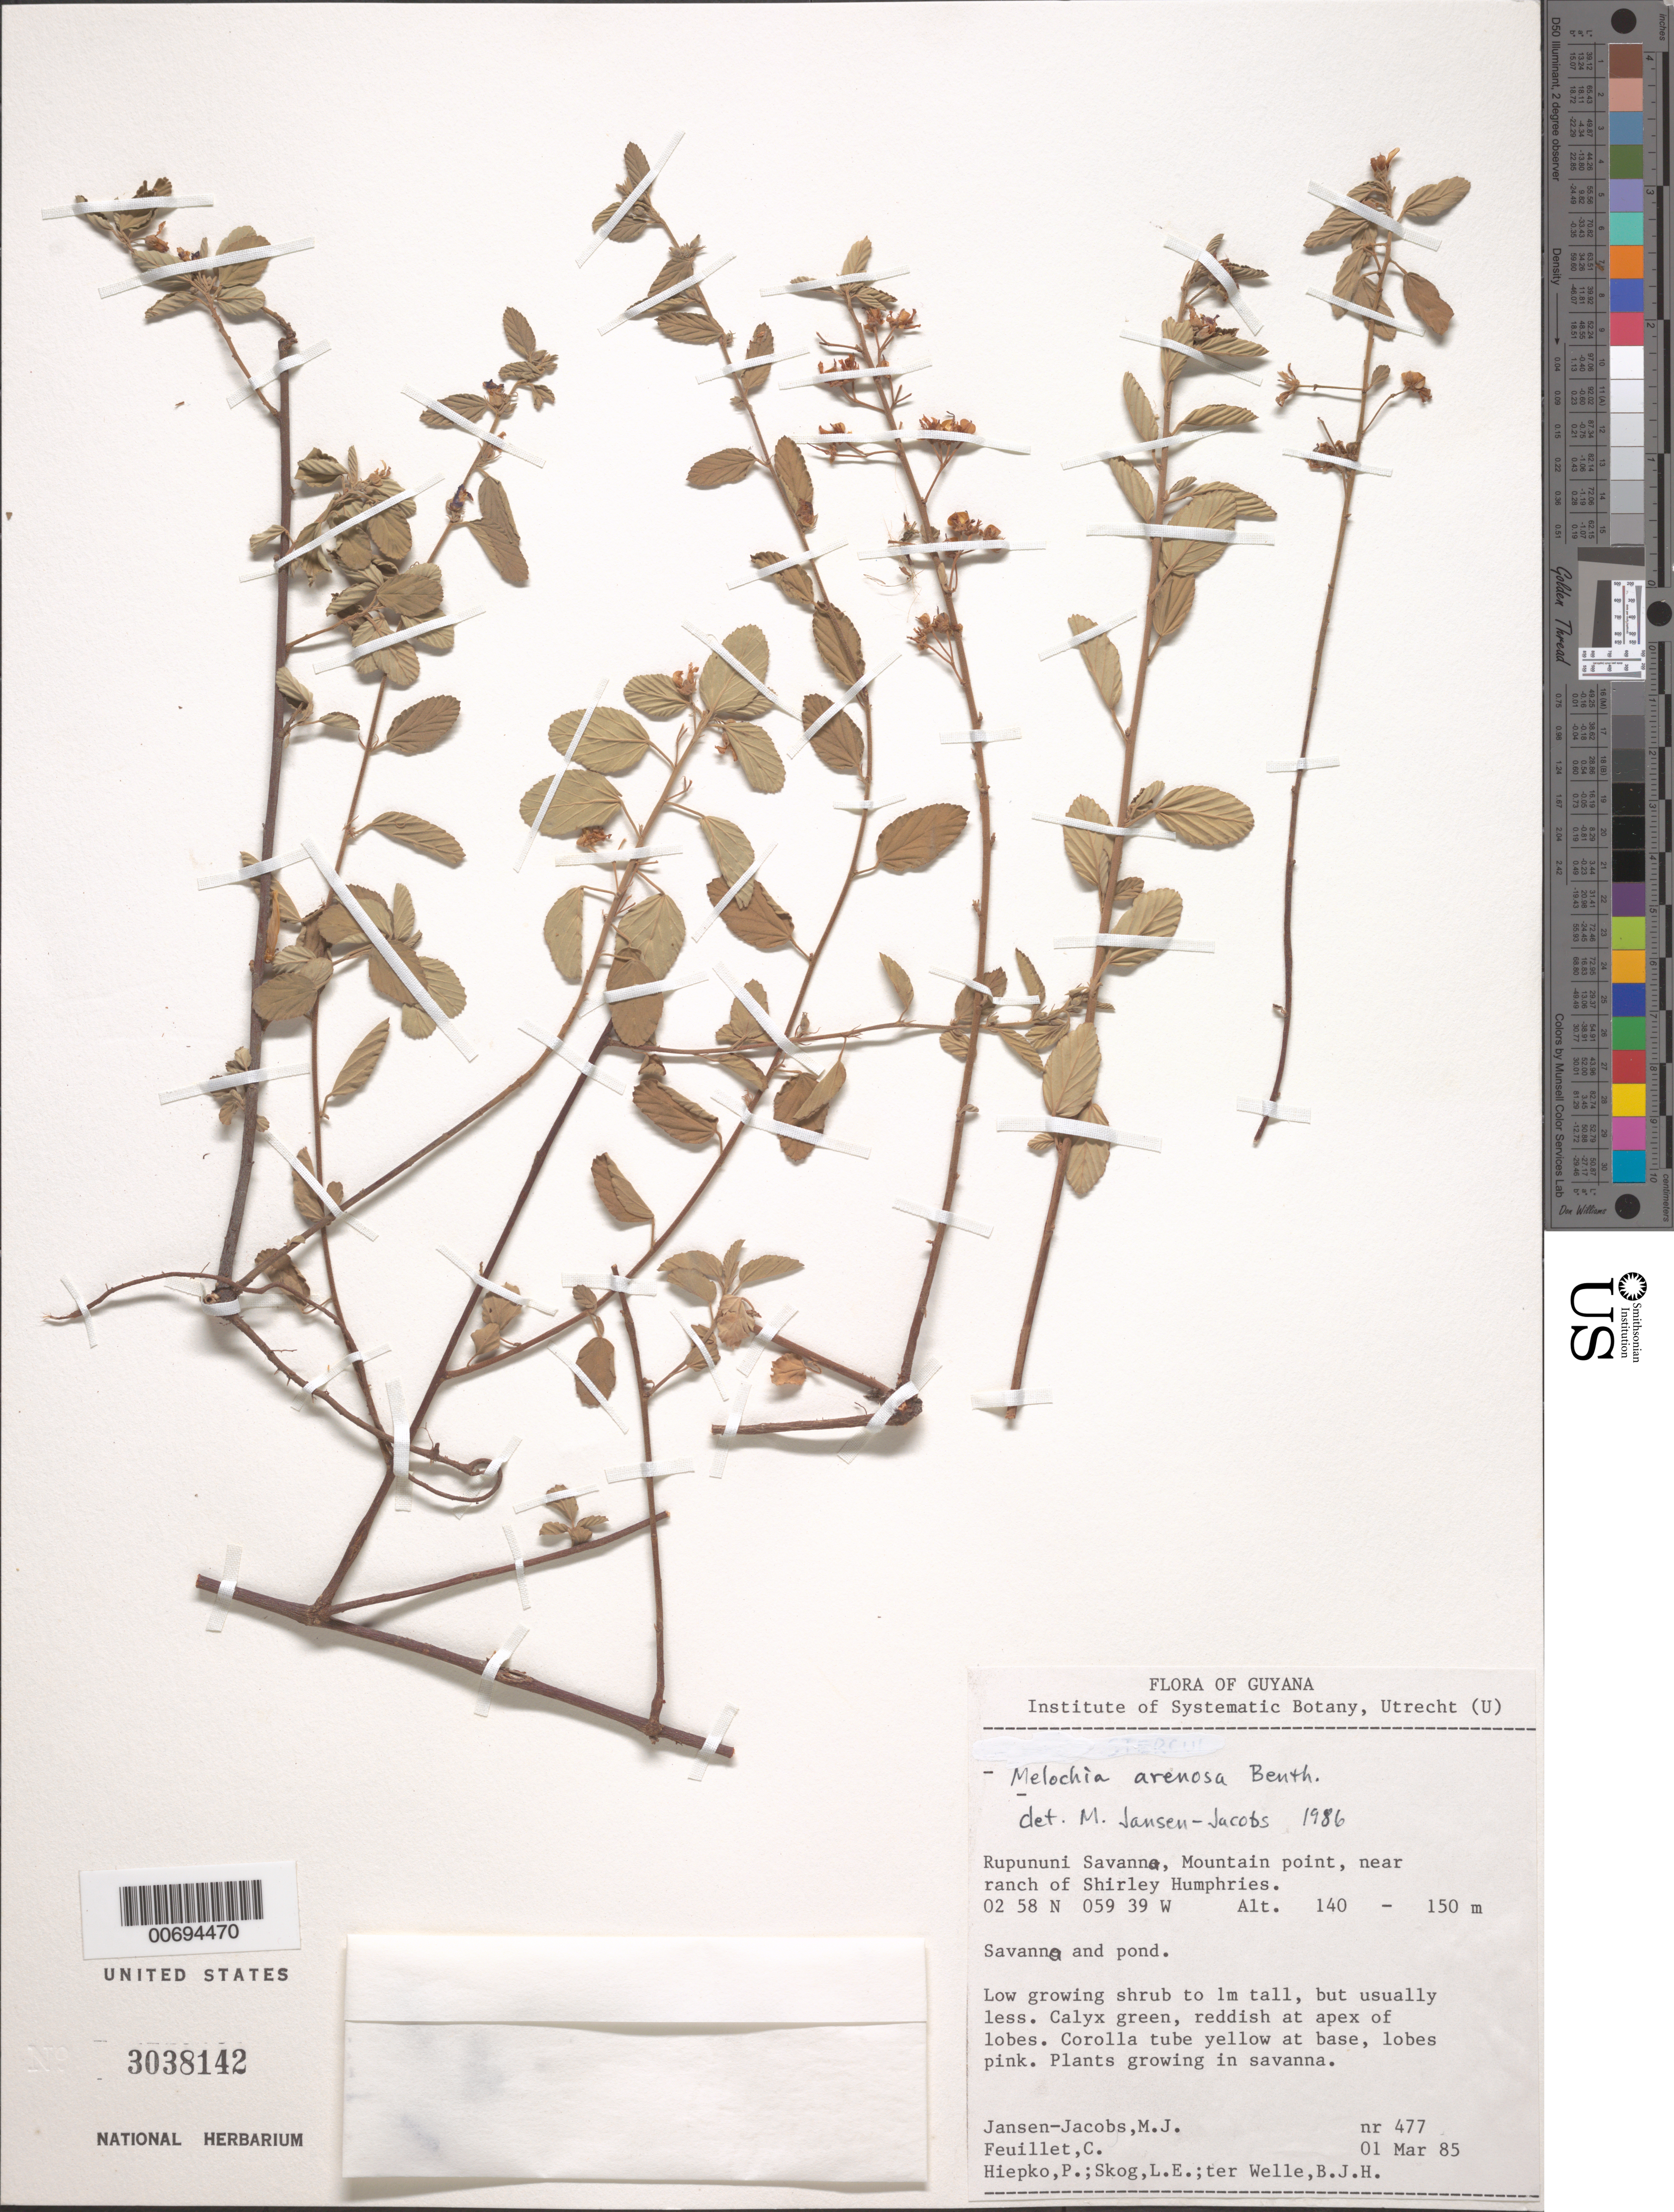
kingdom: Plantae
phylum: Tracheophyta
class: Magnoliopsida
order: Malvales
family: Malvaceae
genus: Melochia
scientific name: Melochia arenosa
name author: Benth.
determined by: Jansen-Jacobs, M. J., (U), Nationaal Herbarium Nederland, Utrecht University branch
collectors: M. J. Jansen-Jacobs, C. Feuillet, P. H. Hiepko, L. E. Skog & B. Welle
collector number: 477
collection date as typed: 1-Mar-85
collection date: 1985-03-01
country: Guyana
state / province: U. Takutu-U. Essequibo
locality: Rupununi Savanna, Mountain Point, near ranch of Shirley Humphries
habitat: Savanna and pond.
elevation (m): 140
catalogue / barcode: US 3038142